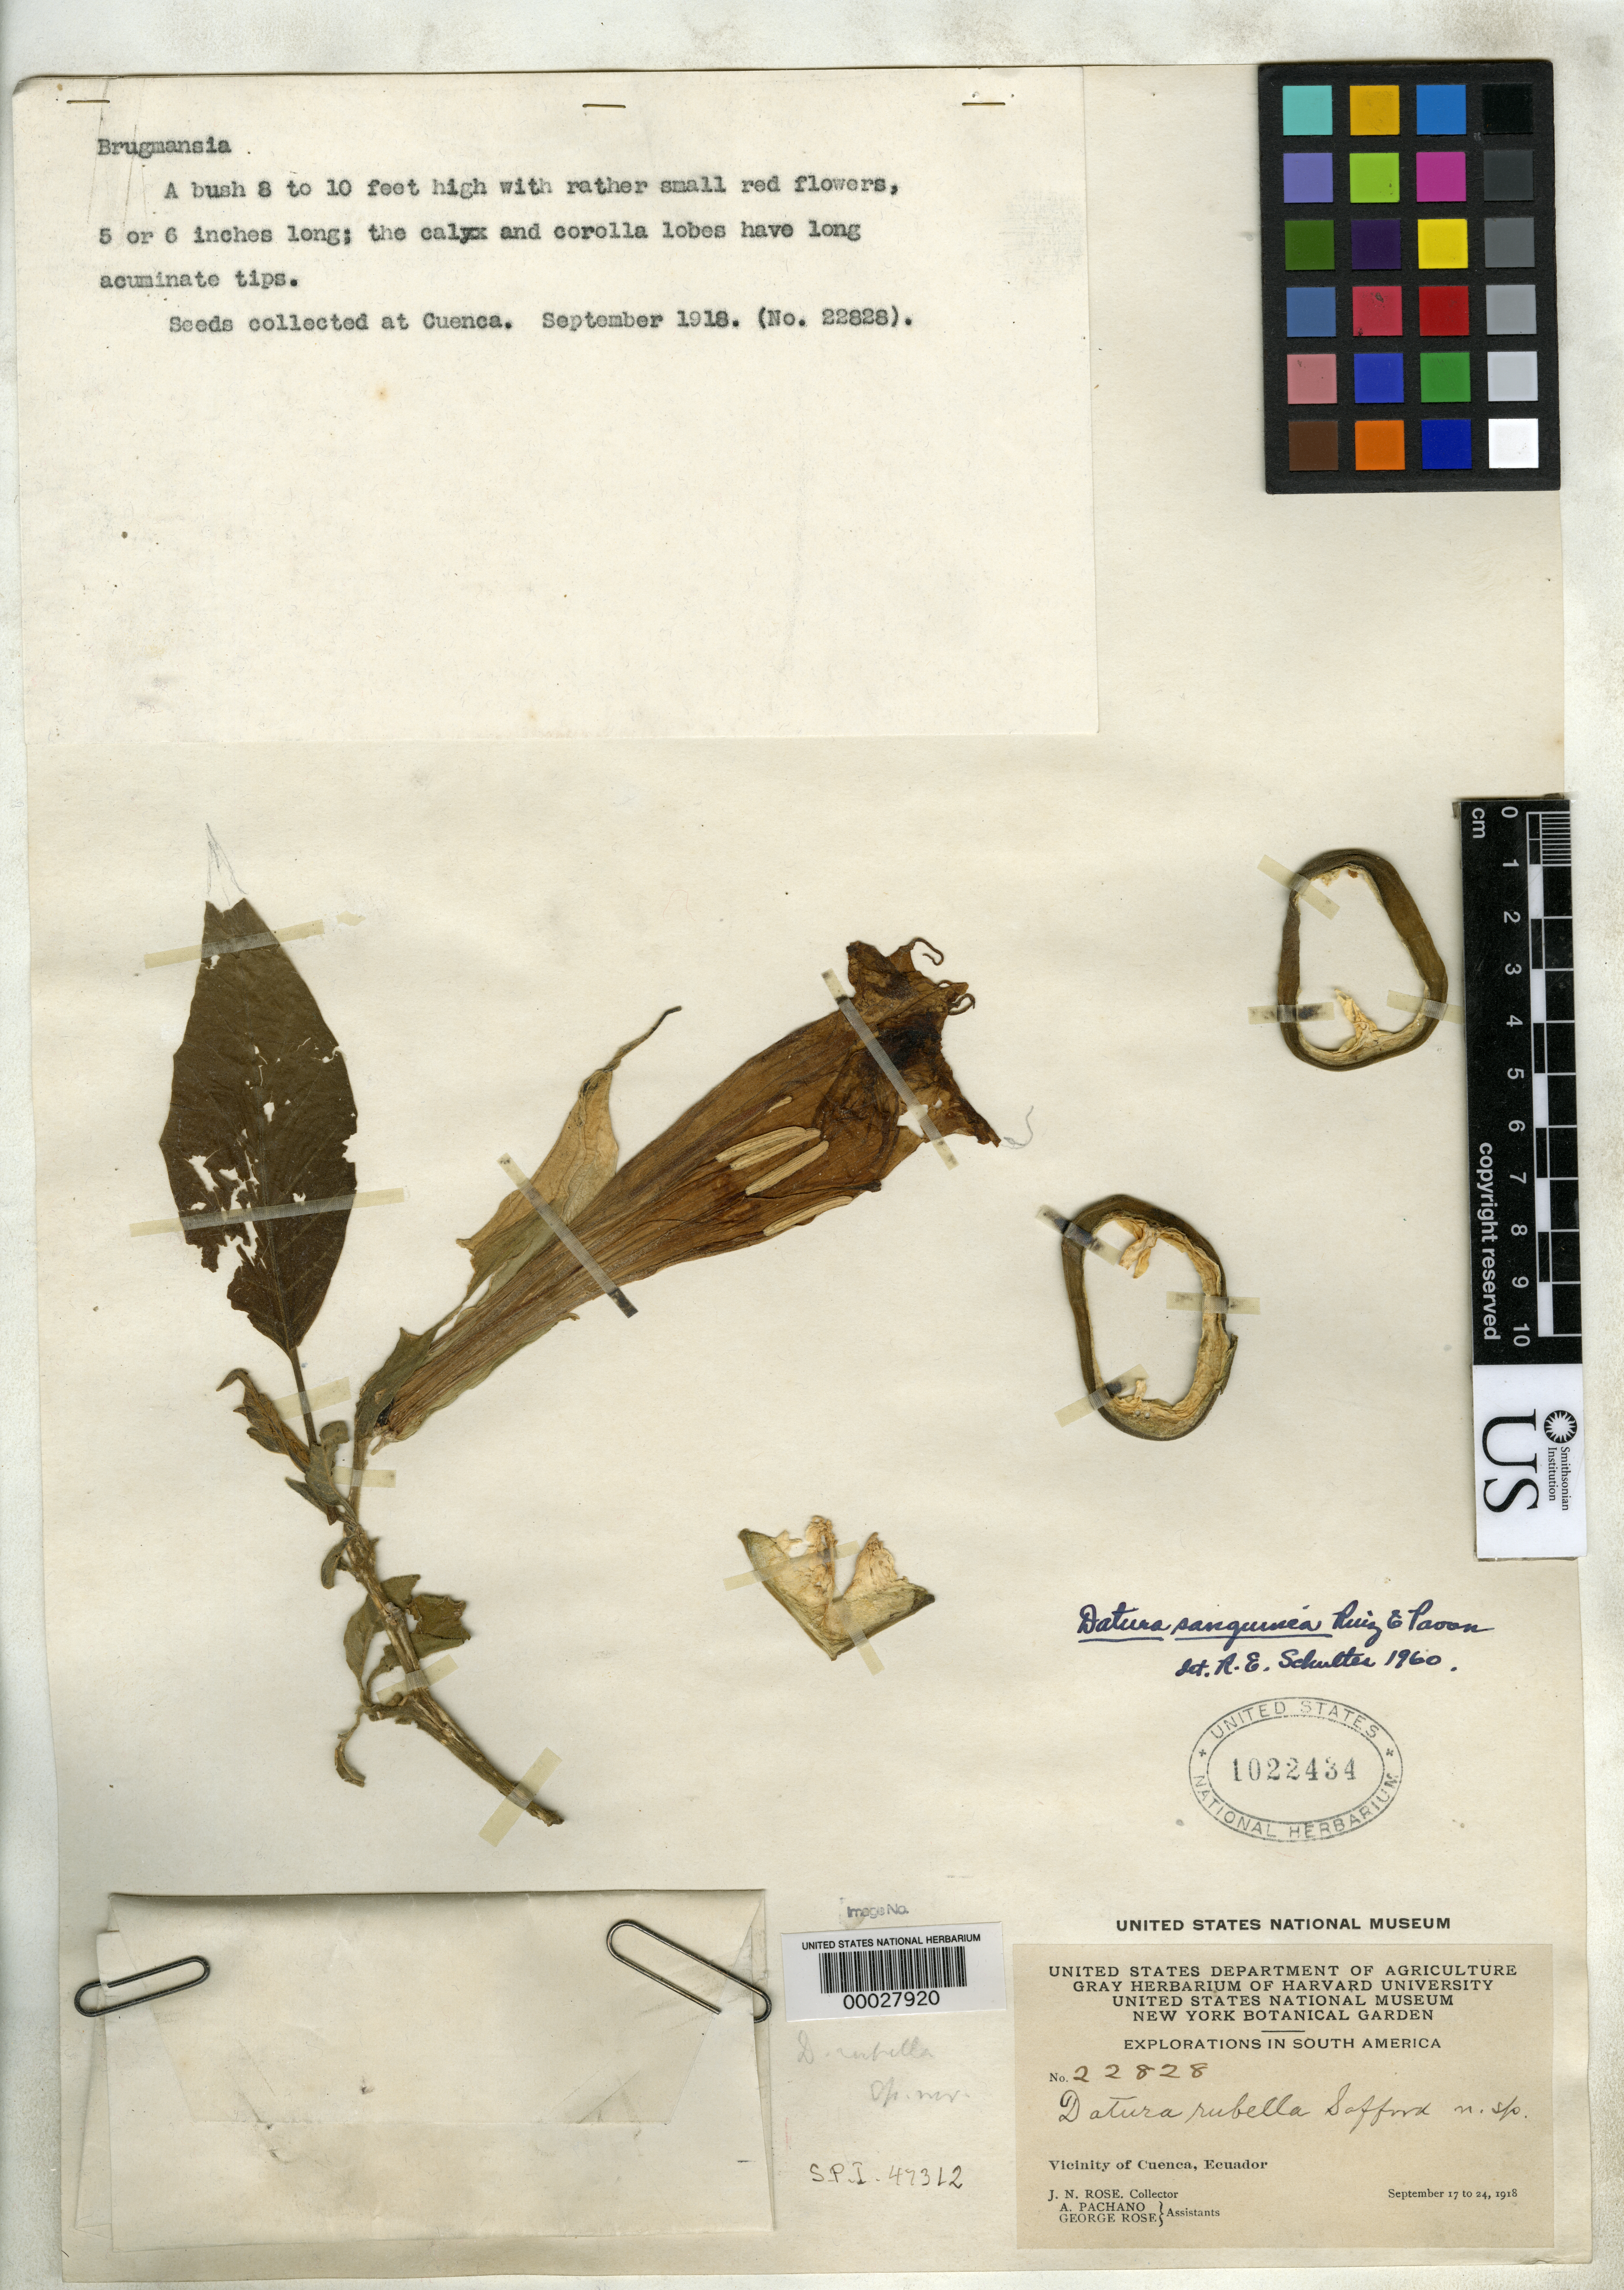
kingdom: Plantae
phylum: Tracheophyta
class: Magnoliopsida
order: Solanales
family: Solanaceae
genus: Datura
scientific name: Datura rubella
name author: Saff.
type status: Holotype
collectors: J. N. Rose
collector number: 22828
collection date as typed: Sep 1918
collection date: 1918-09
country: Ecuador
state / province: Azuay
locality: Vicinity of Cuenca.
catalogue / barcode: US 1022434